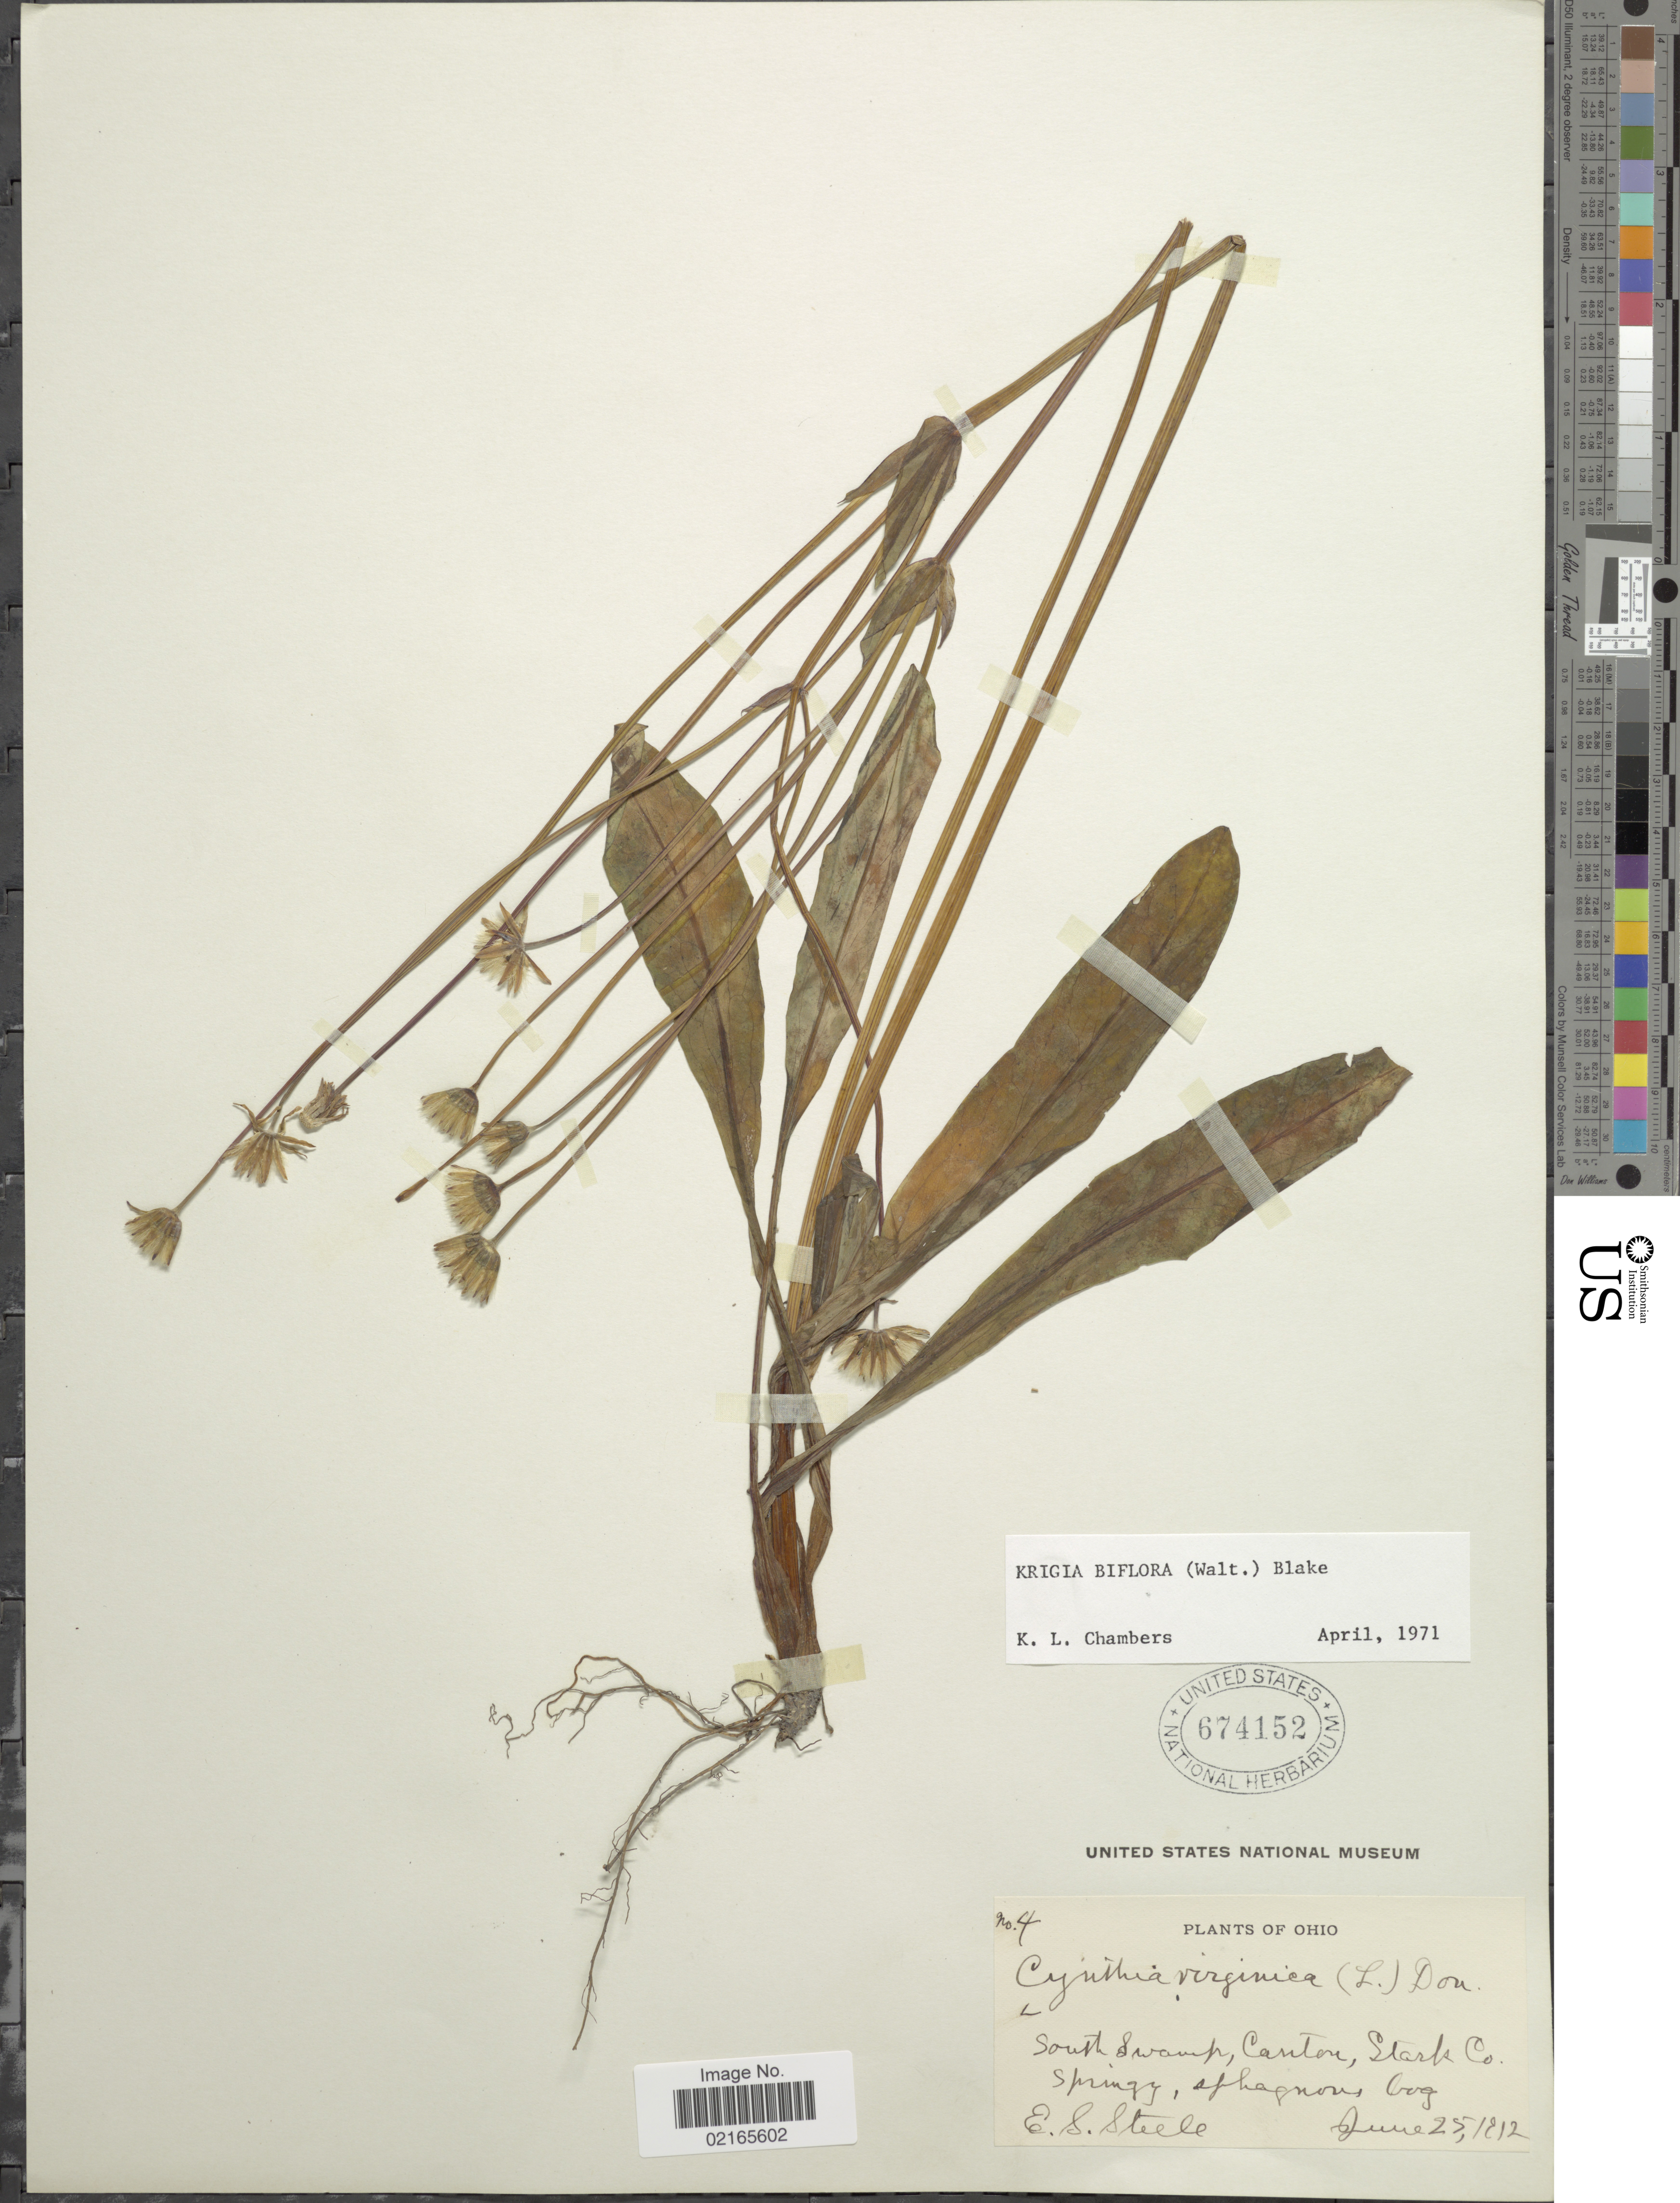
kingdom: Plantae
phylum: Tracheophyta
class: Magnoliopsida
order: Asterales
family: Asteraceae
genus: Krigia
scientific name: Krigia biflora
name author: (Walter) S.F. Blake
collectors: E. Steele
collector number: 4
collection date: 1912-06-25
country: United States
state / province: Ohio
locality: South Swamp, Canton, Stark Co., springy sphagnous bog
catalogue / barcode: US 674152